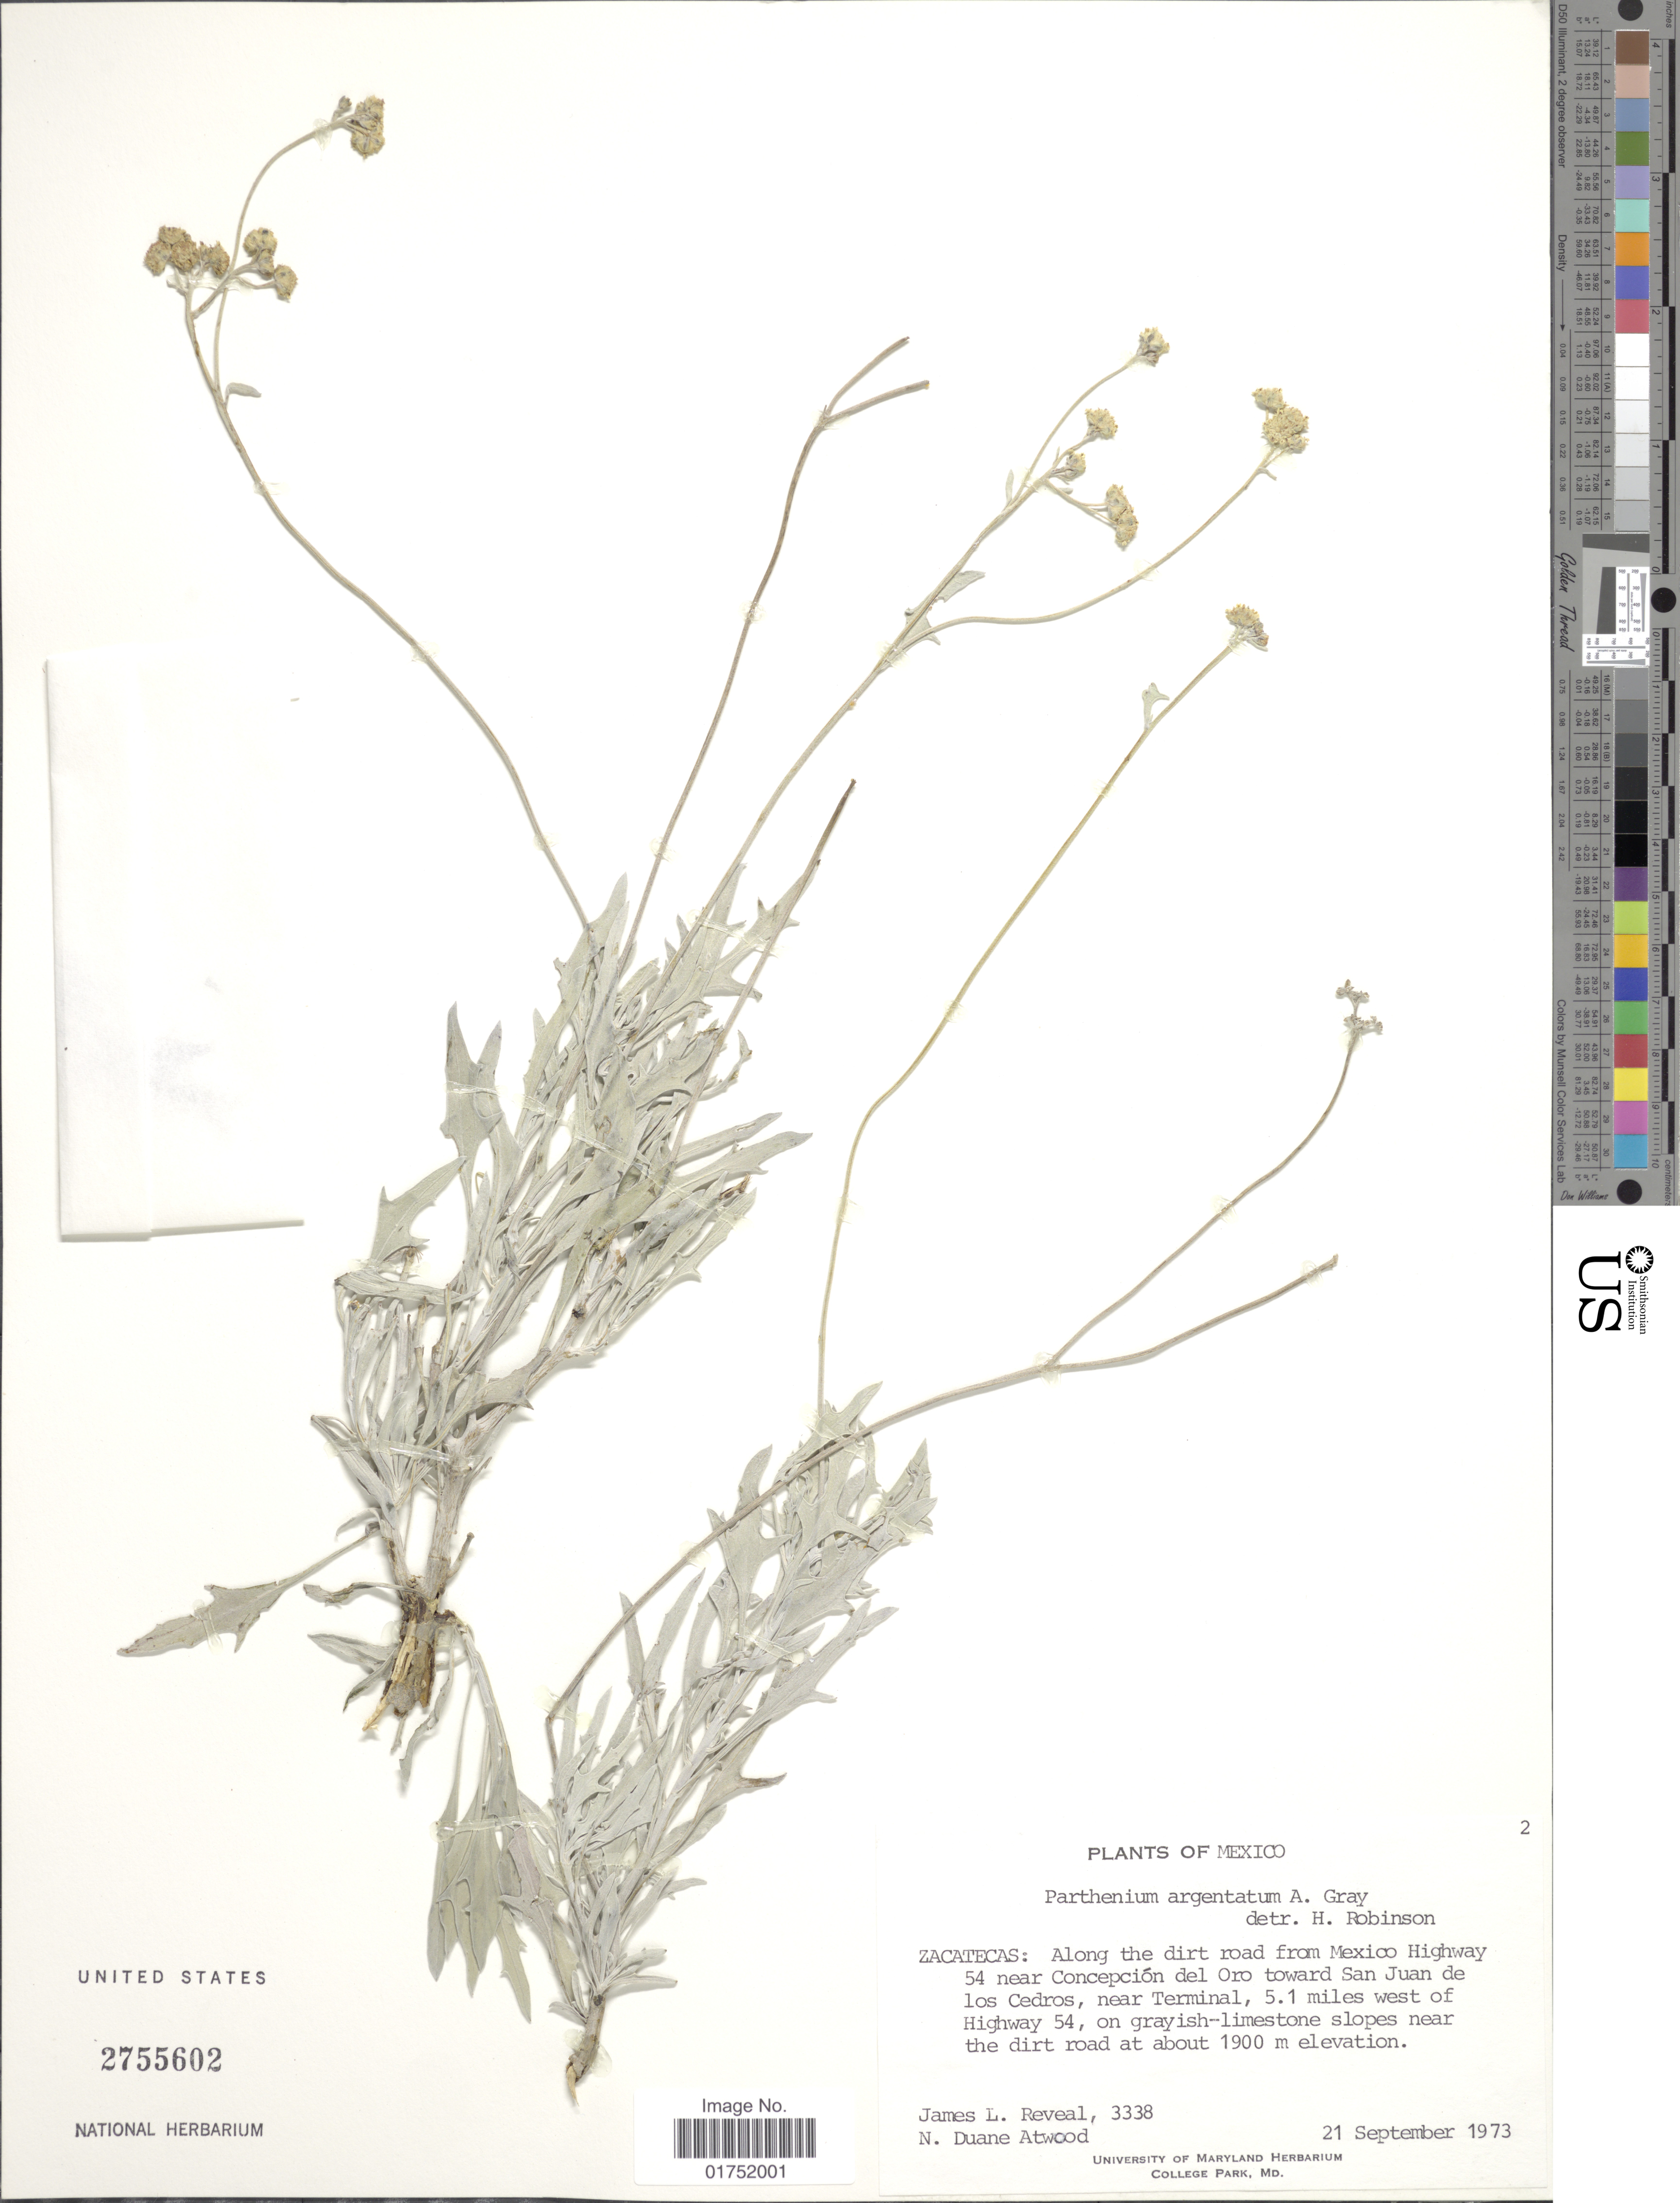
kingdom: Plantae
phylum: Tracheophyta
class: Magnoliopsida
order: Asterales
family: Asteraceae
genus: Parthenium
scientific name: Parthenium argentatum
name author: A. Gray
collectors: J. L. Reveal & D. Atwood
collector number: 3338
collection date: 1973-09-21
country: Mexico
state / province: Zacatecas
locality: Along the dirt road from Mexico Highway 54 near Concepcion del Oro toward San Juan de Los Cedros, near Terminal, 5.1 miles west of Highway 54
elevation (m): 1900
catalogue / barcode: US 2755602